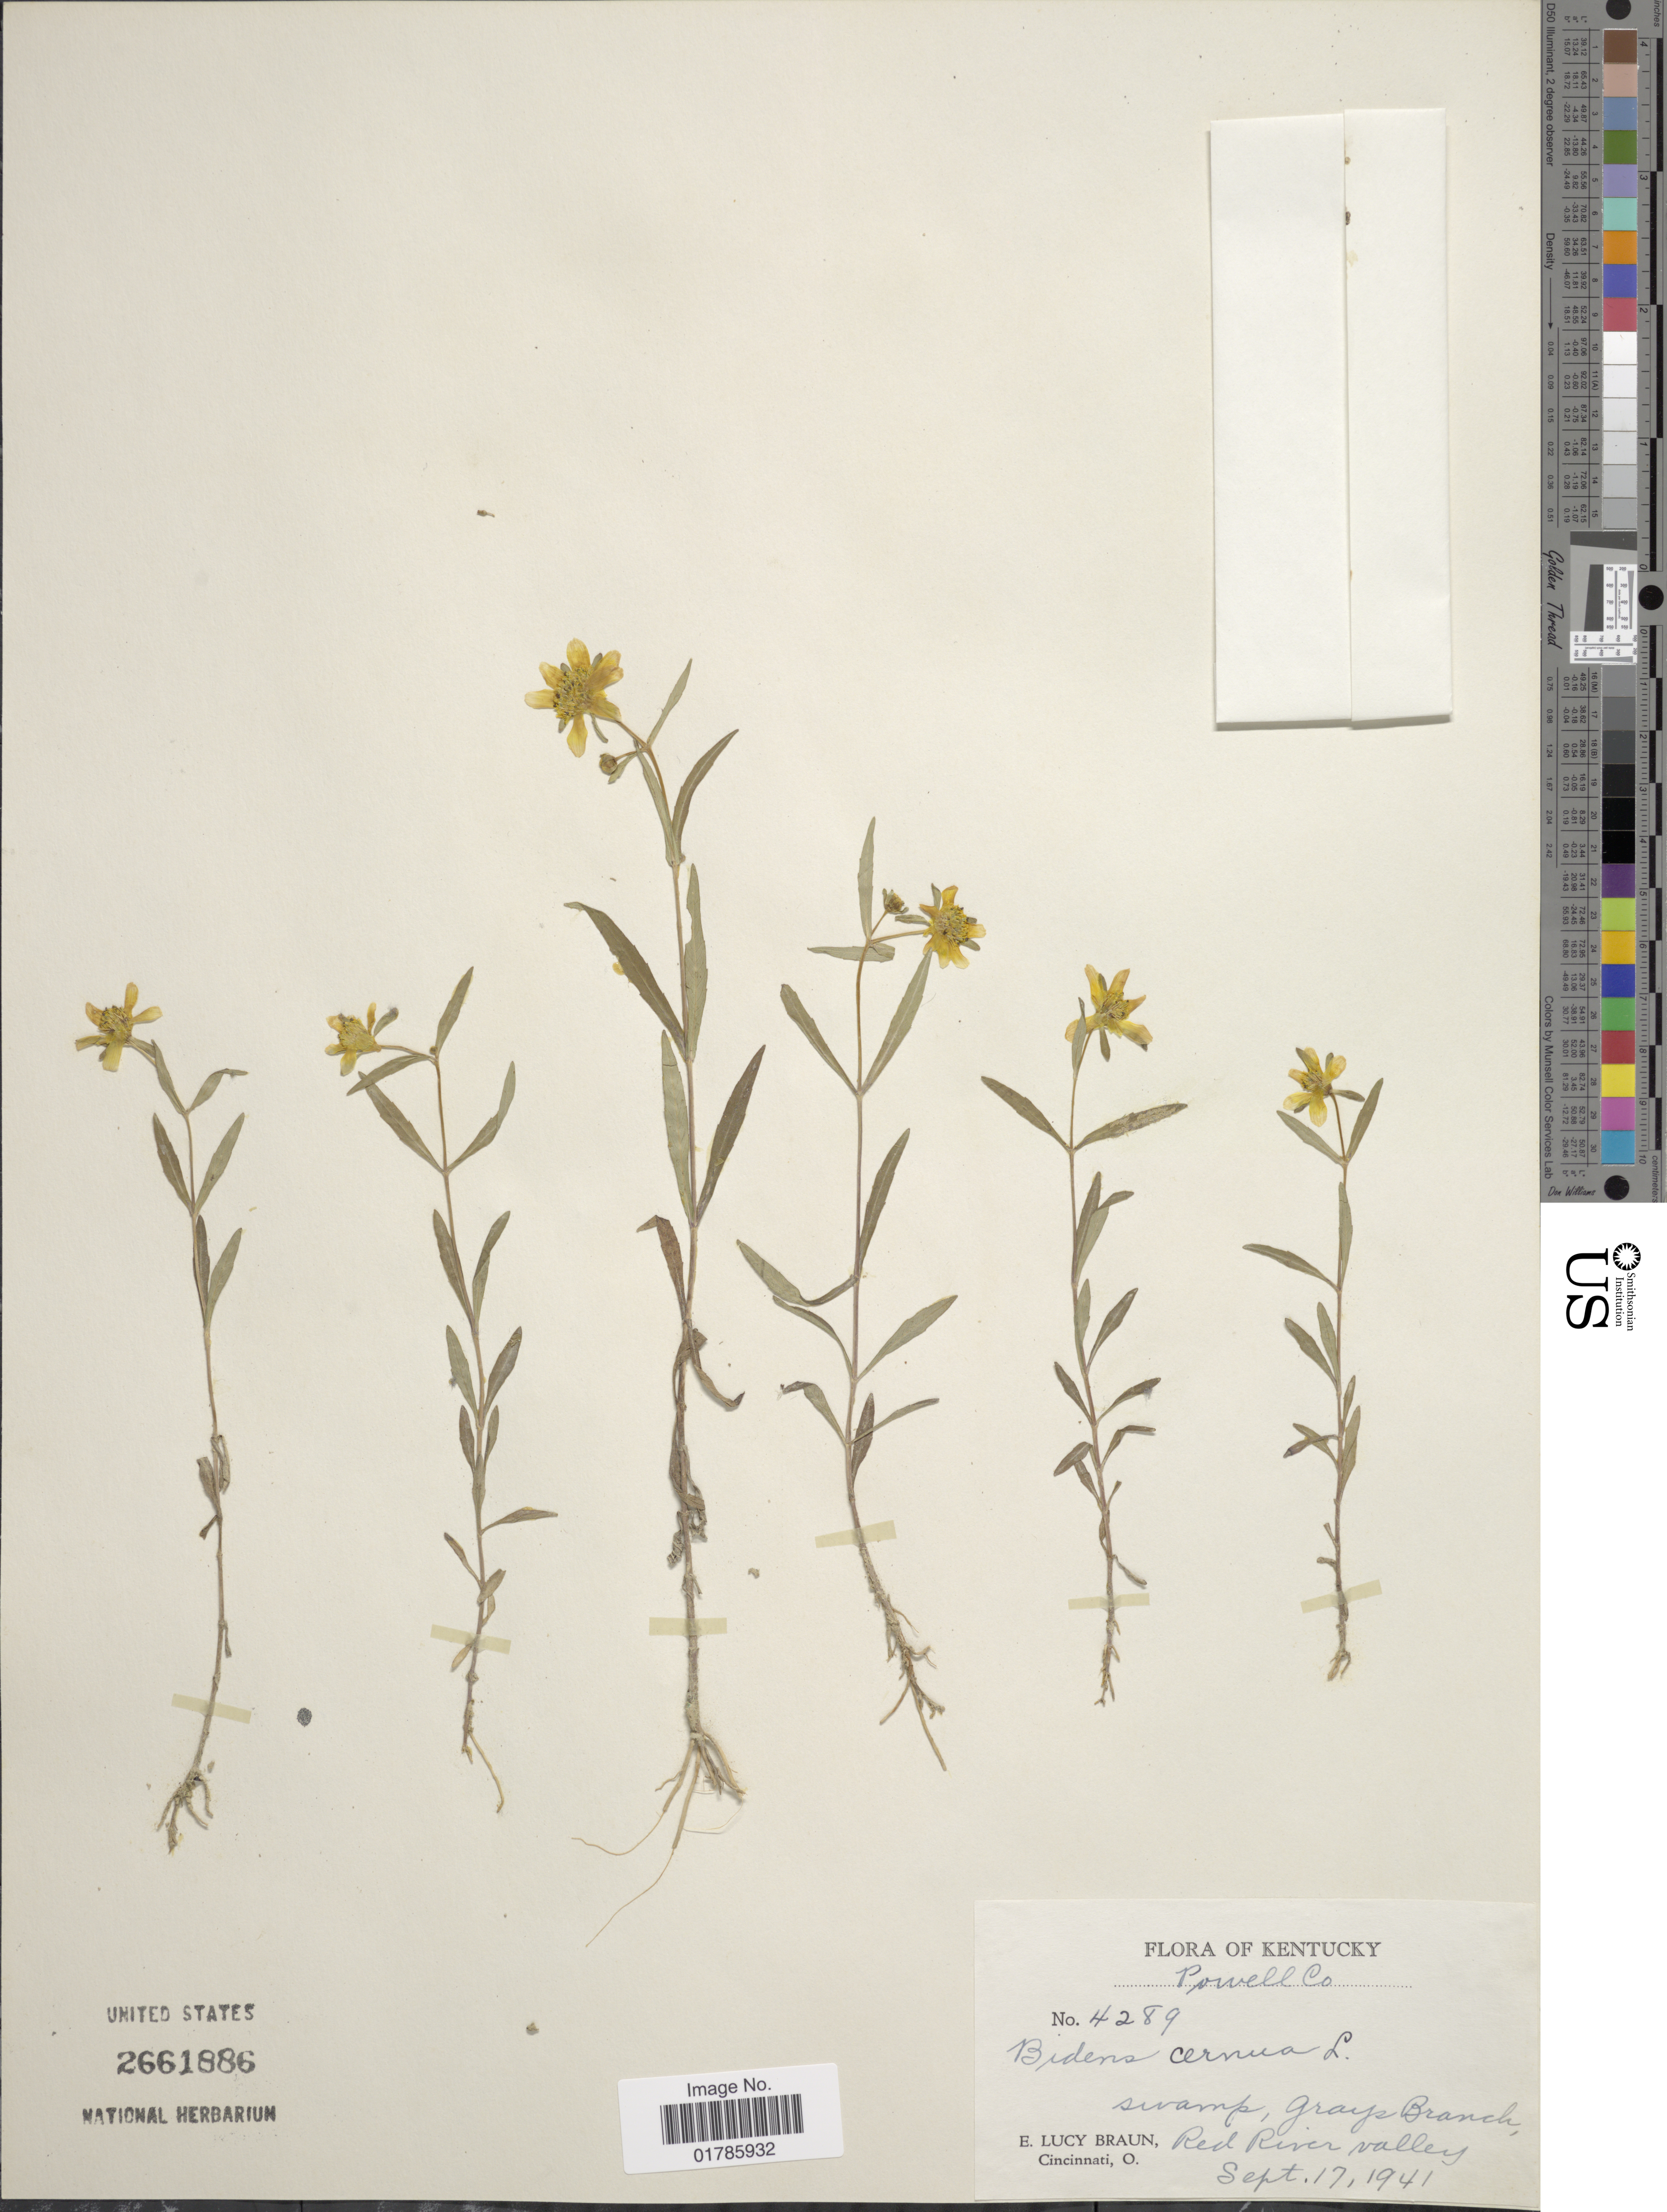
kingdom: Plantae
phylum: Tracheophyta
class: Magnoliopsida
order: Asterales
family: Asteraceae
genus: Bidens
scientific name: Bidens cernua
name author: L.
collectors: E. L. Braun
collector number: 4289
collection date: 1941-09-17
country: United States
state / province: Kentucky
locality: Powell Co., Red River Valley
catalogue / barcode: US 2661886